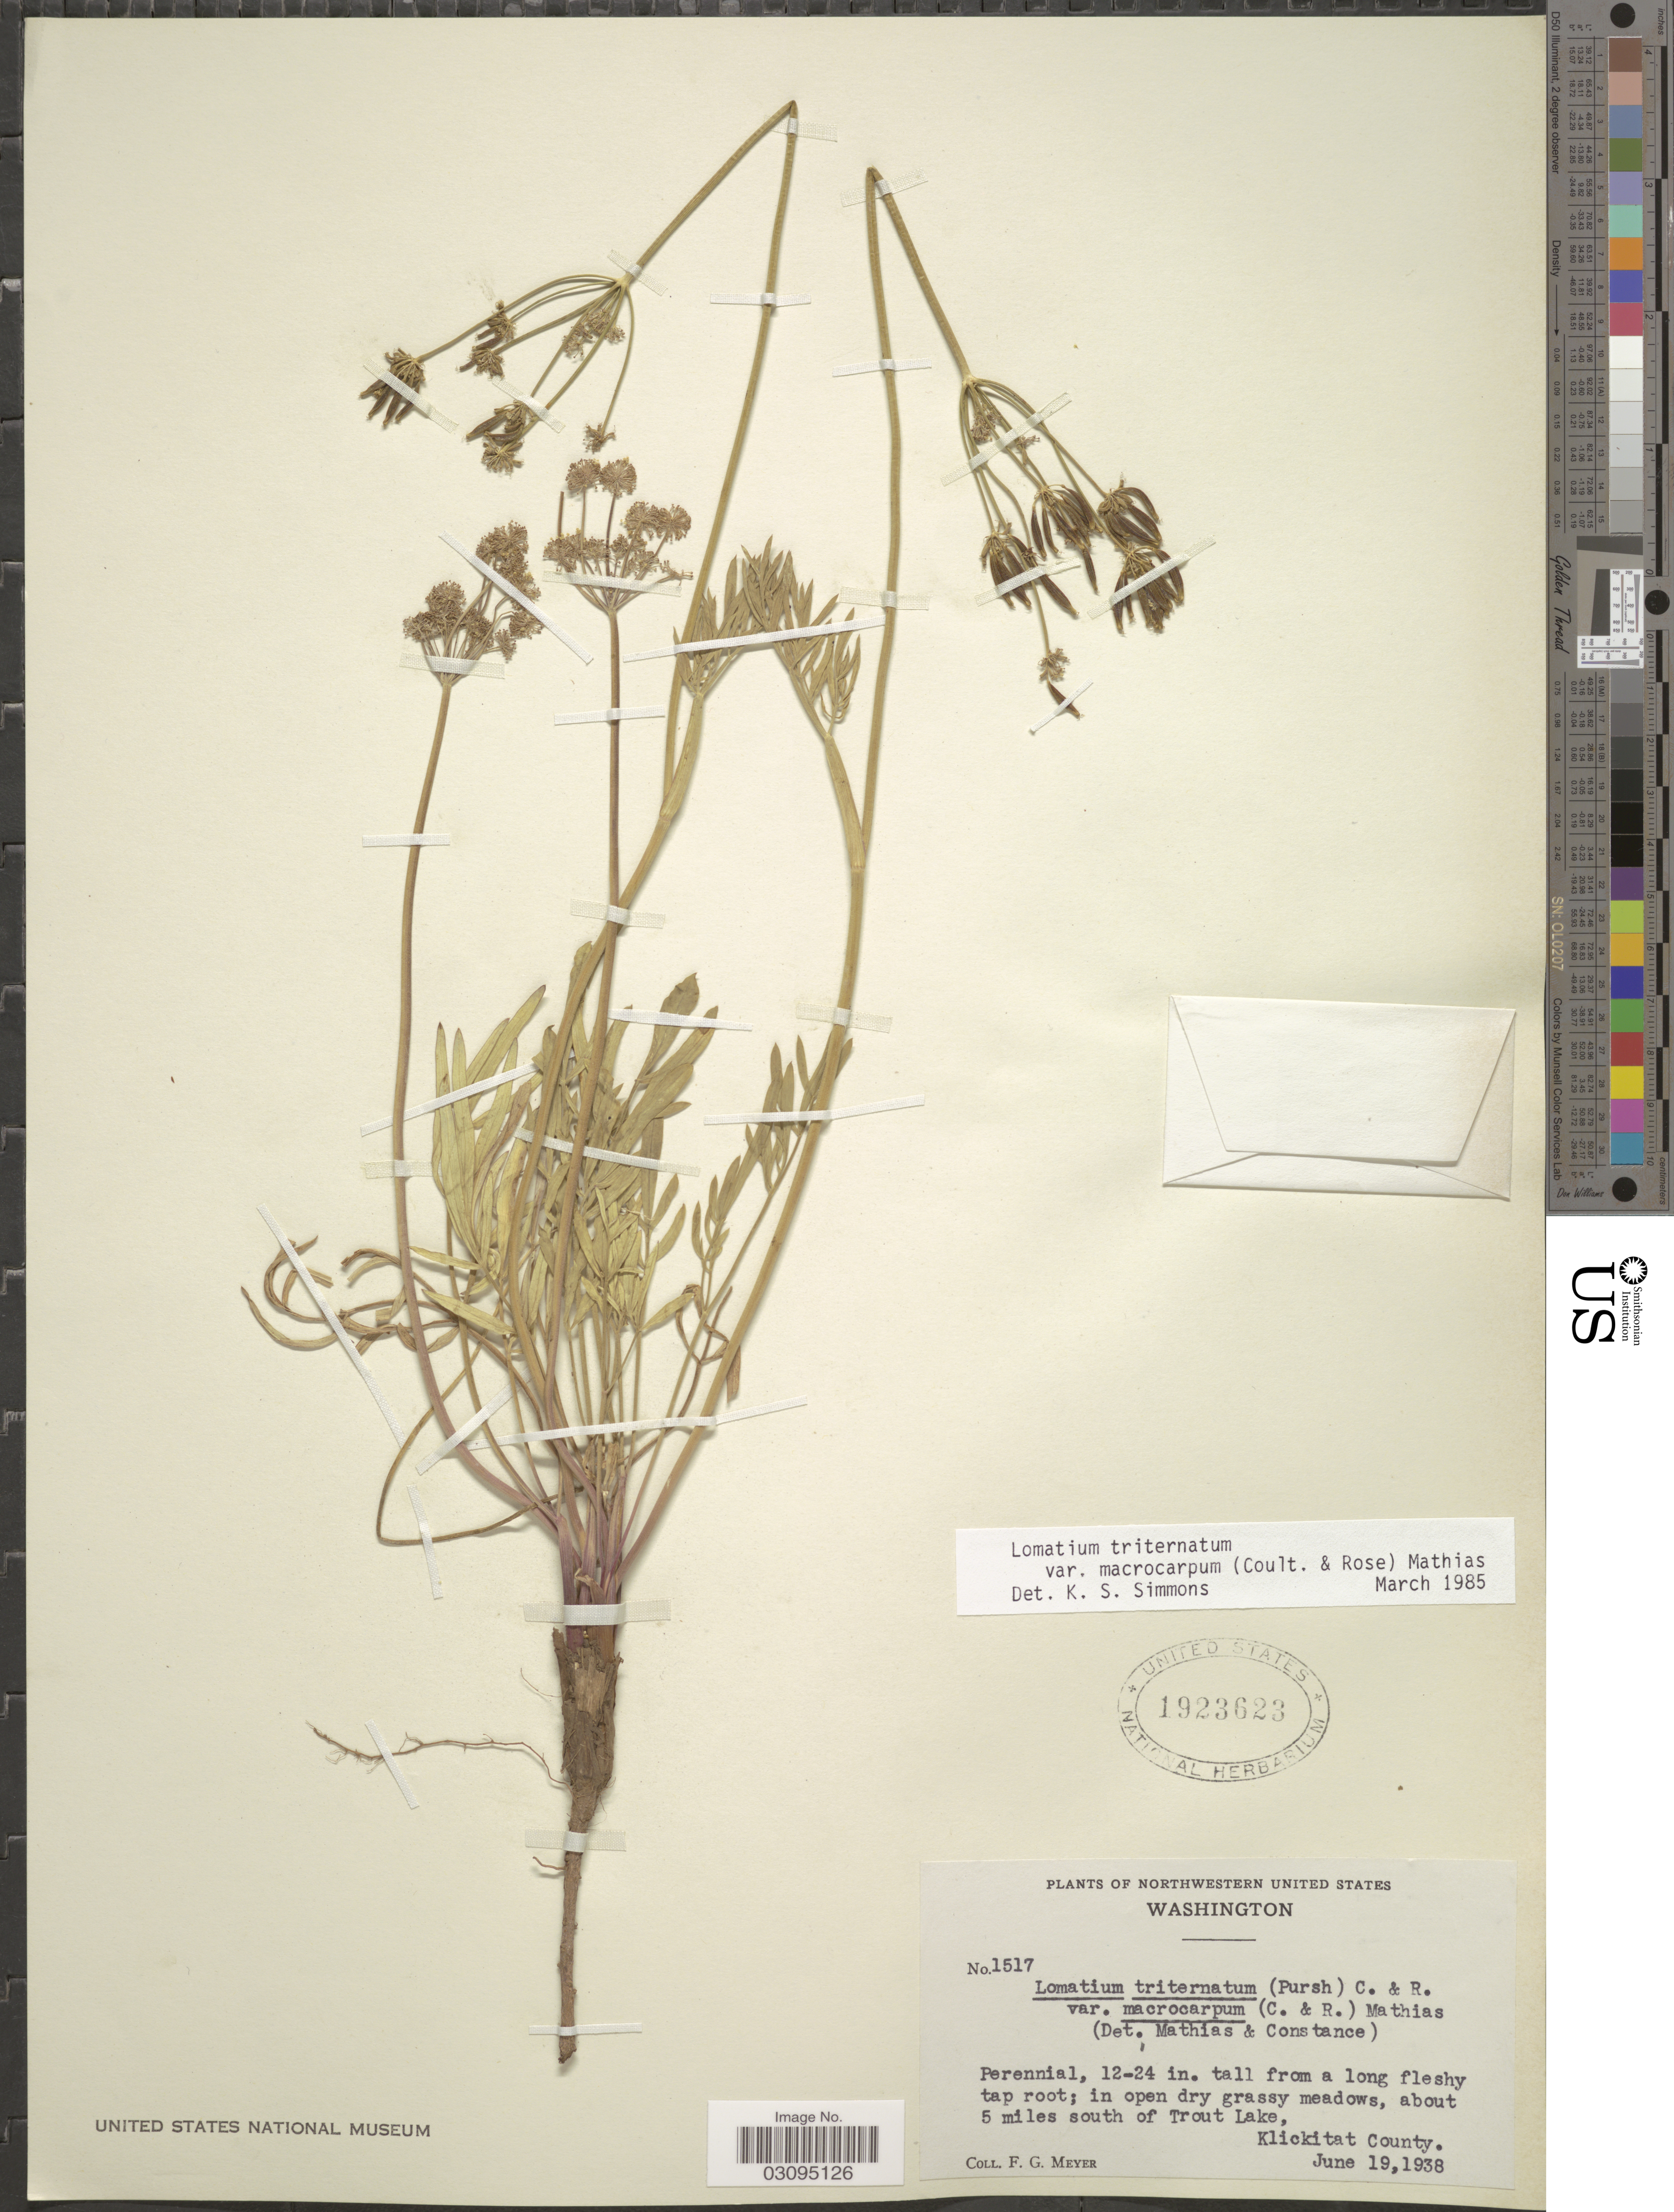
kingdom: Plantae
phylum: Tracheophyta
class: Magnoliopsida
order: Apiales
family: Apiaceae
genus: Lomatium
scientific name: Lomatium triternatum var. macrocarpum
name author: (J.M. Coult. & Rose) Mathias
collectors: F. G. Meyer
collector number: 1517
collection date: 1938-06-19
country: United States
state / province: Washington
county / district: Klickitat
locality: About 5 miles south of Trout Lake, Klickitat County.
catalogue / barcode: US 1923623